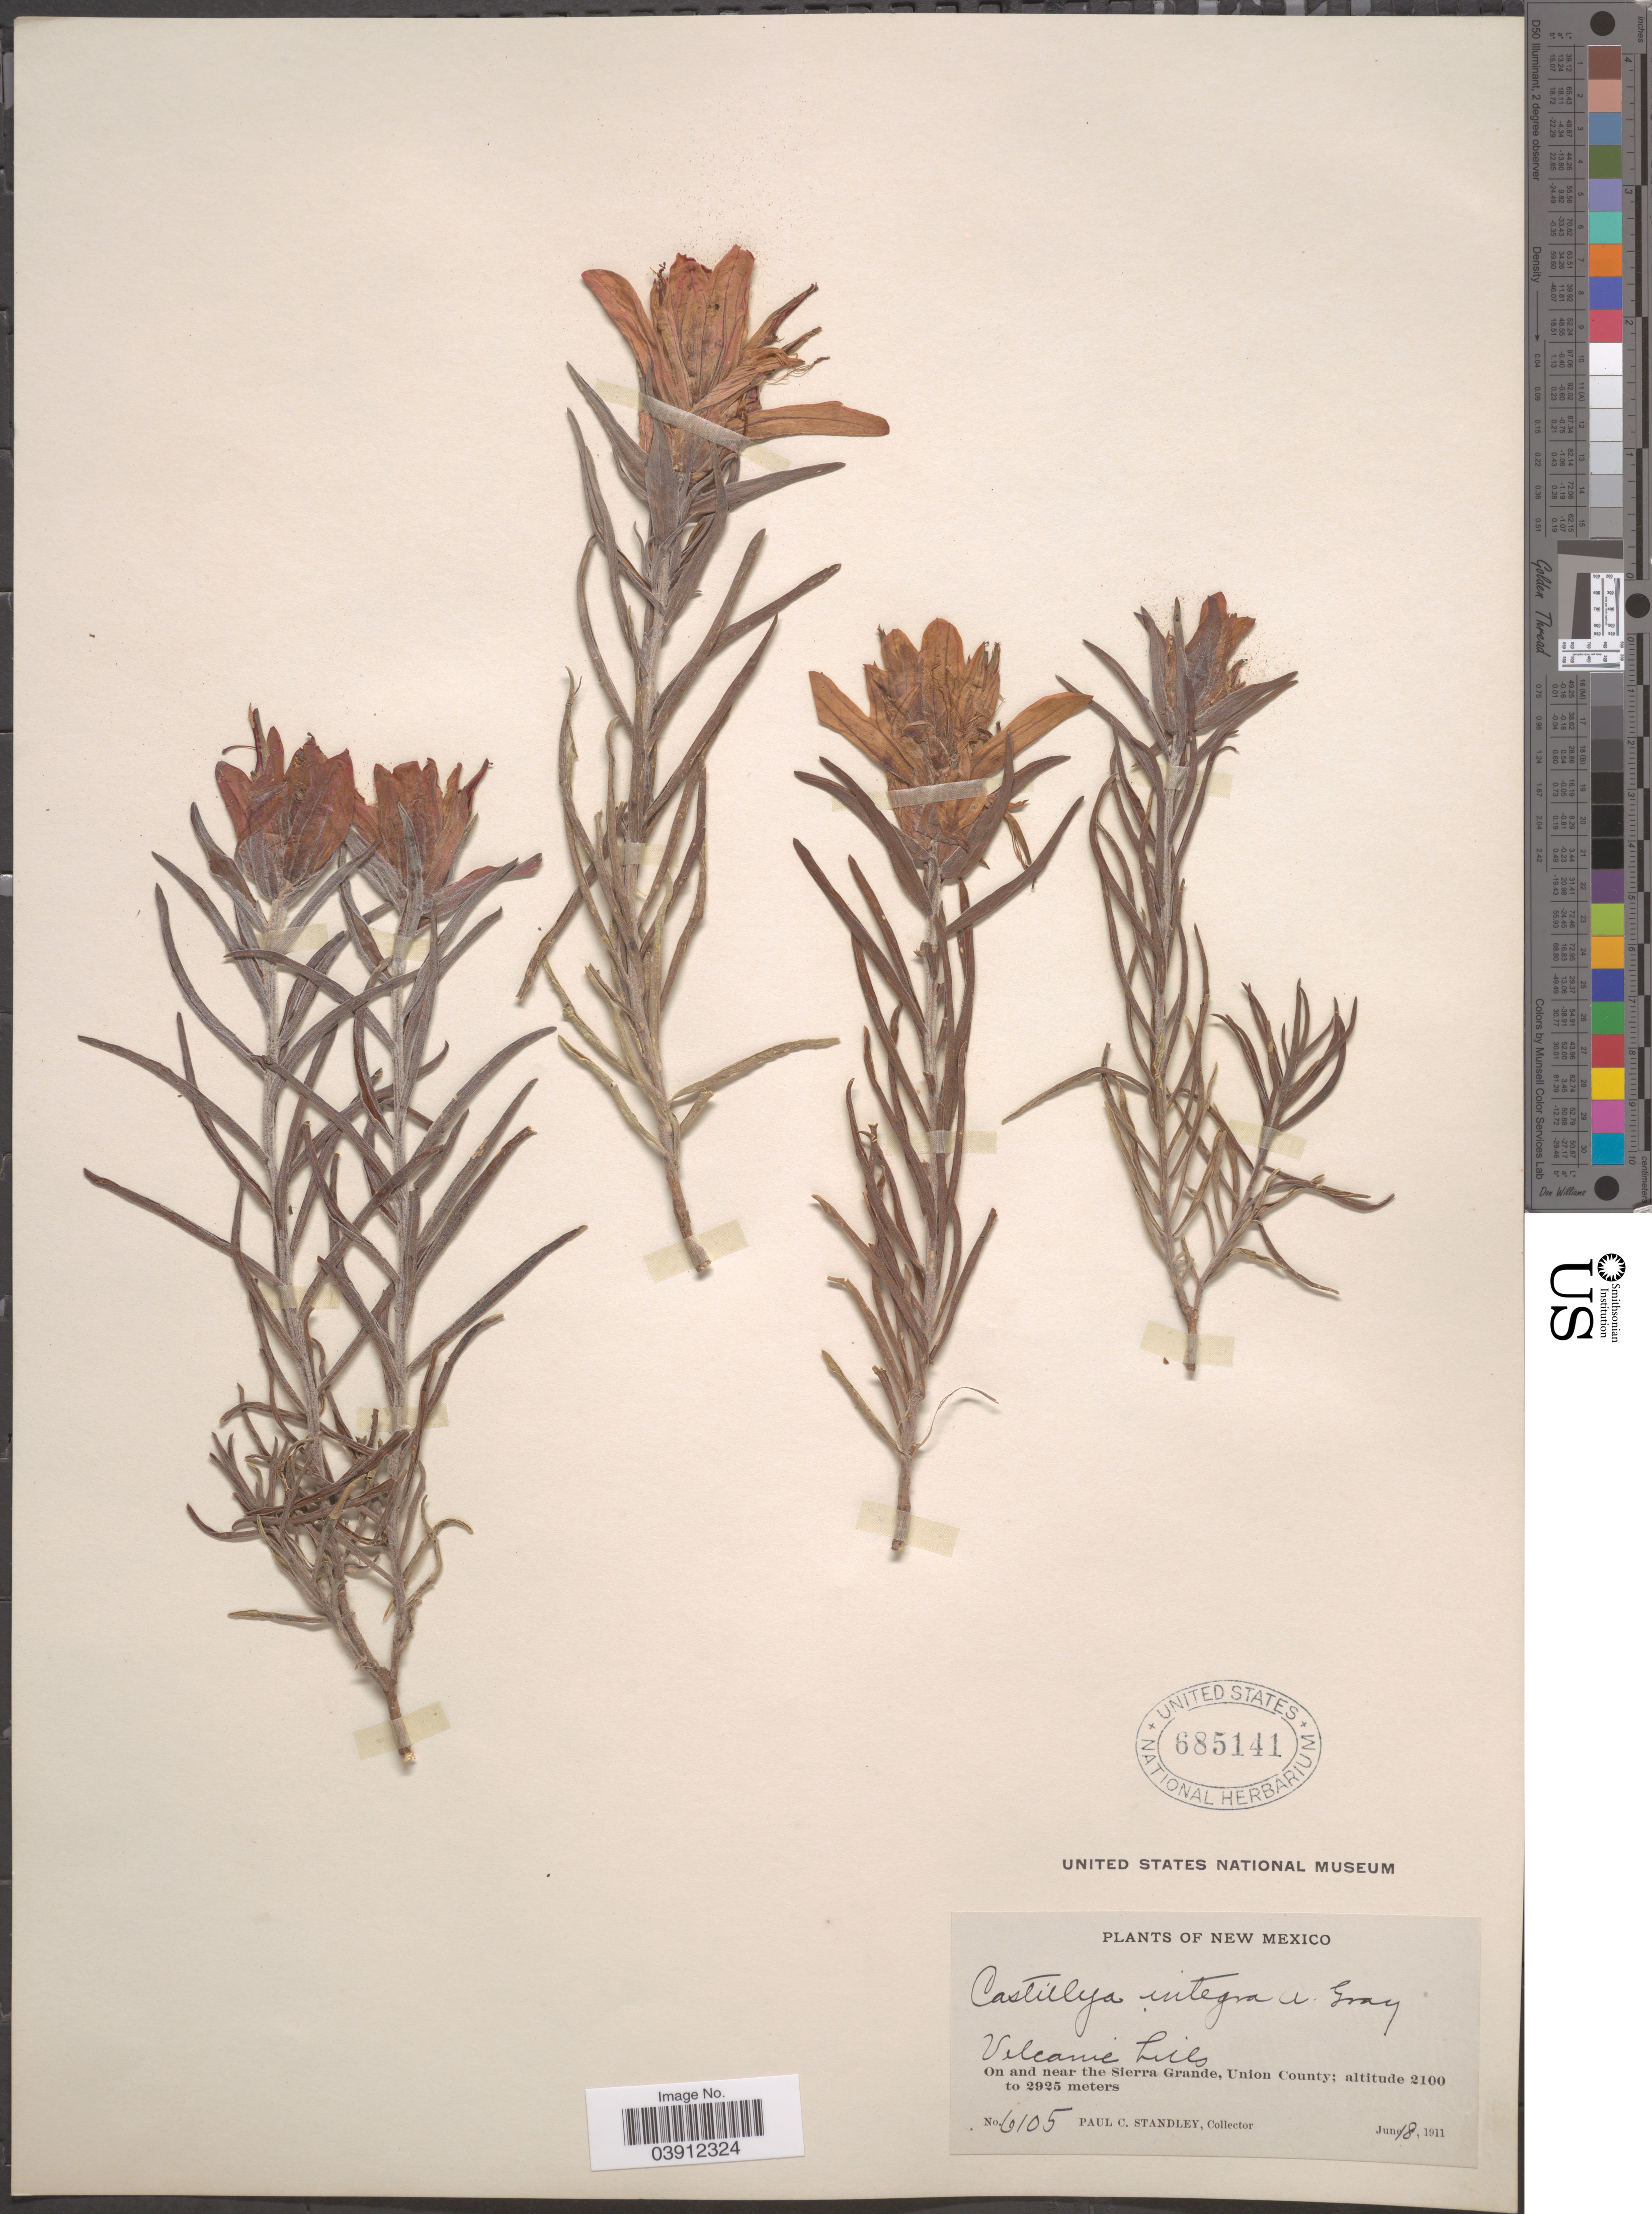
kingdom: Plantae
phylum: Tracheophyta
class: Magnoliopsida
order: Lamiales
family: Orobanchaceae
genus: Castilleja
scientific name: Castilleja integra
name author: A. Gray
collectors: P. C. Standley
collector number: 6105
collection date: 1911-06-18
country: United States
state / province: New Mexico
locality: On and near the Sierra Grande, Union County.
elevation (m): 2100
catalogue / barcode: US 685141